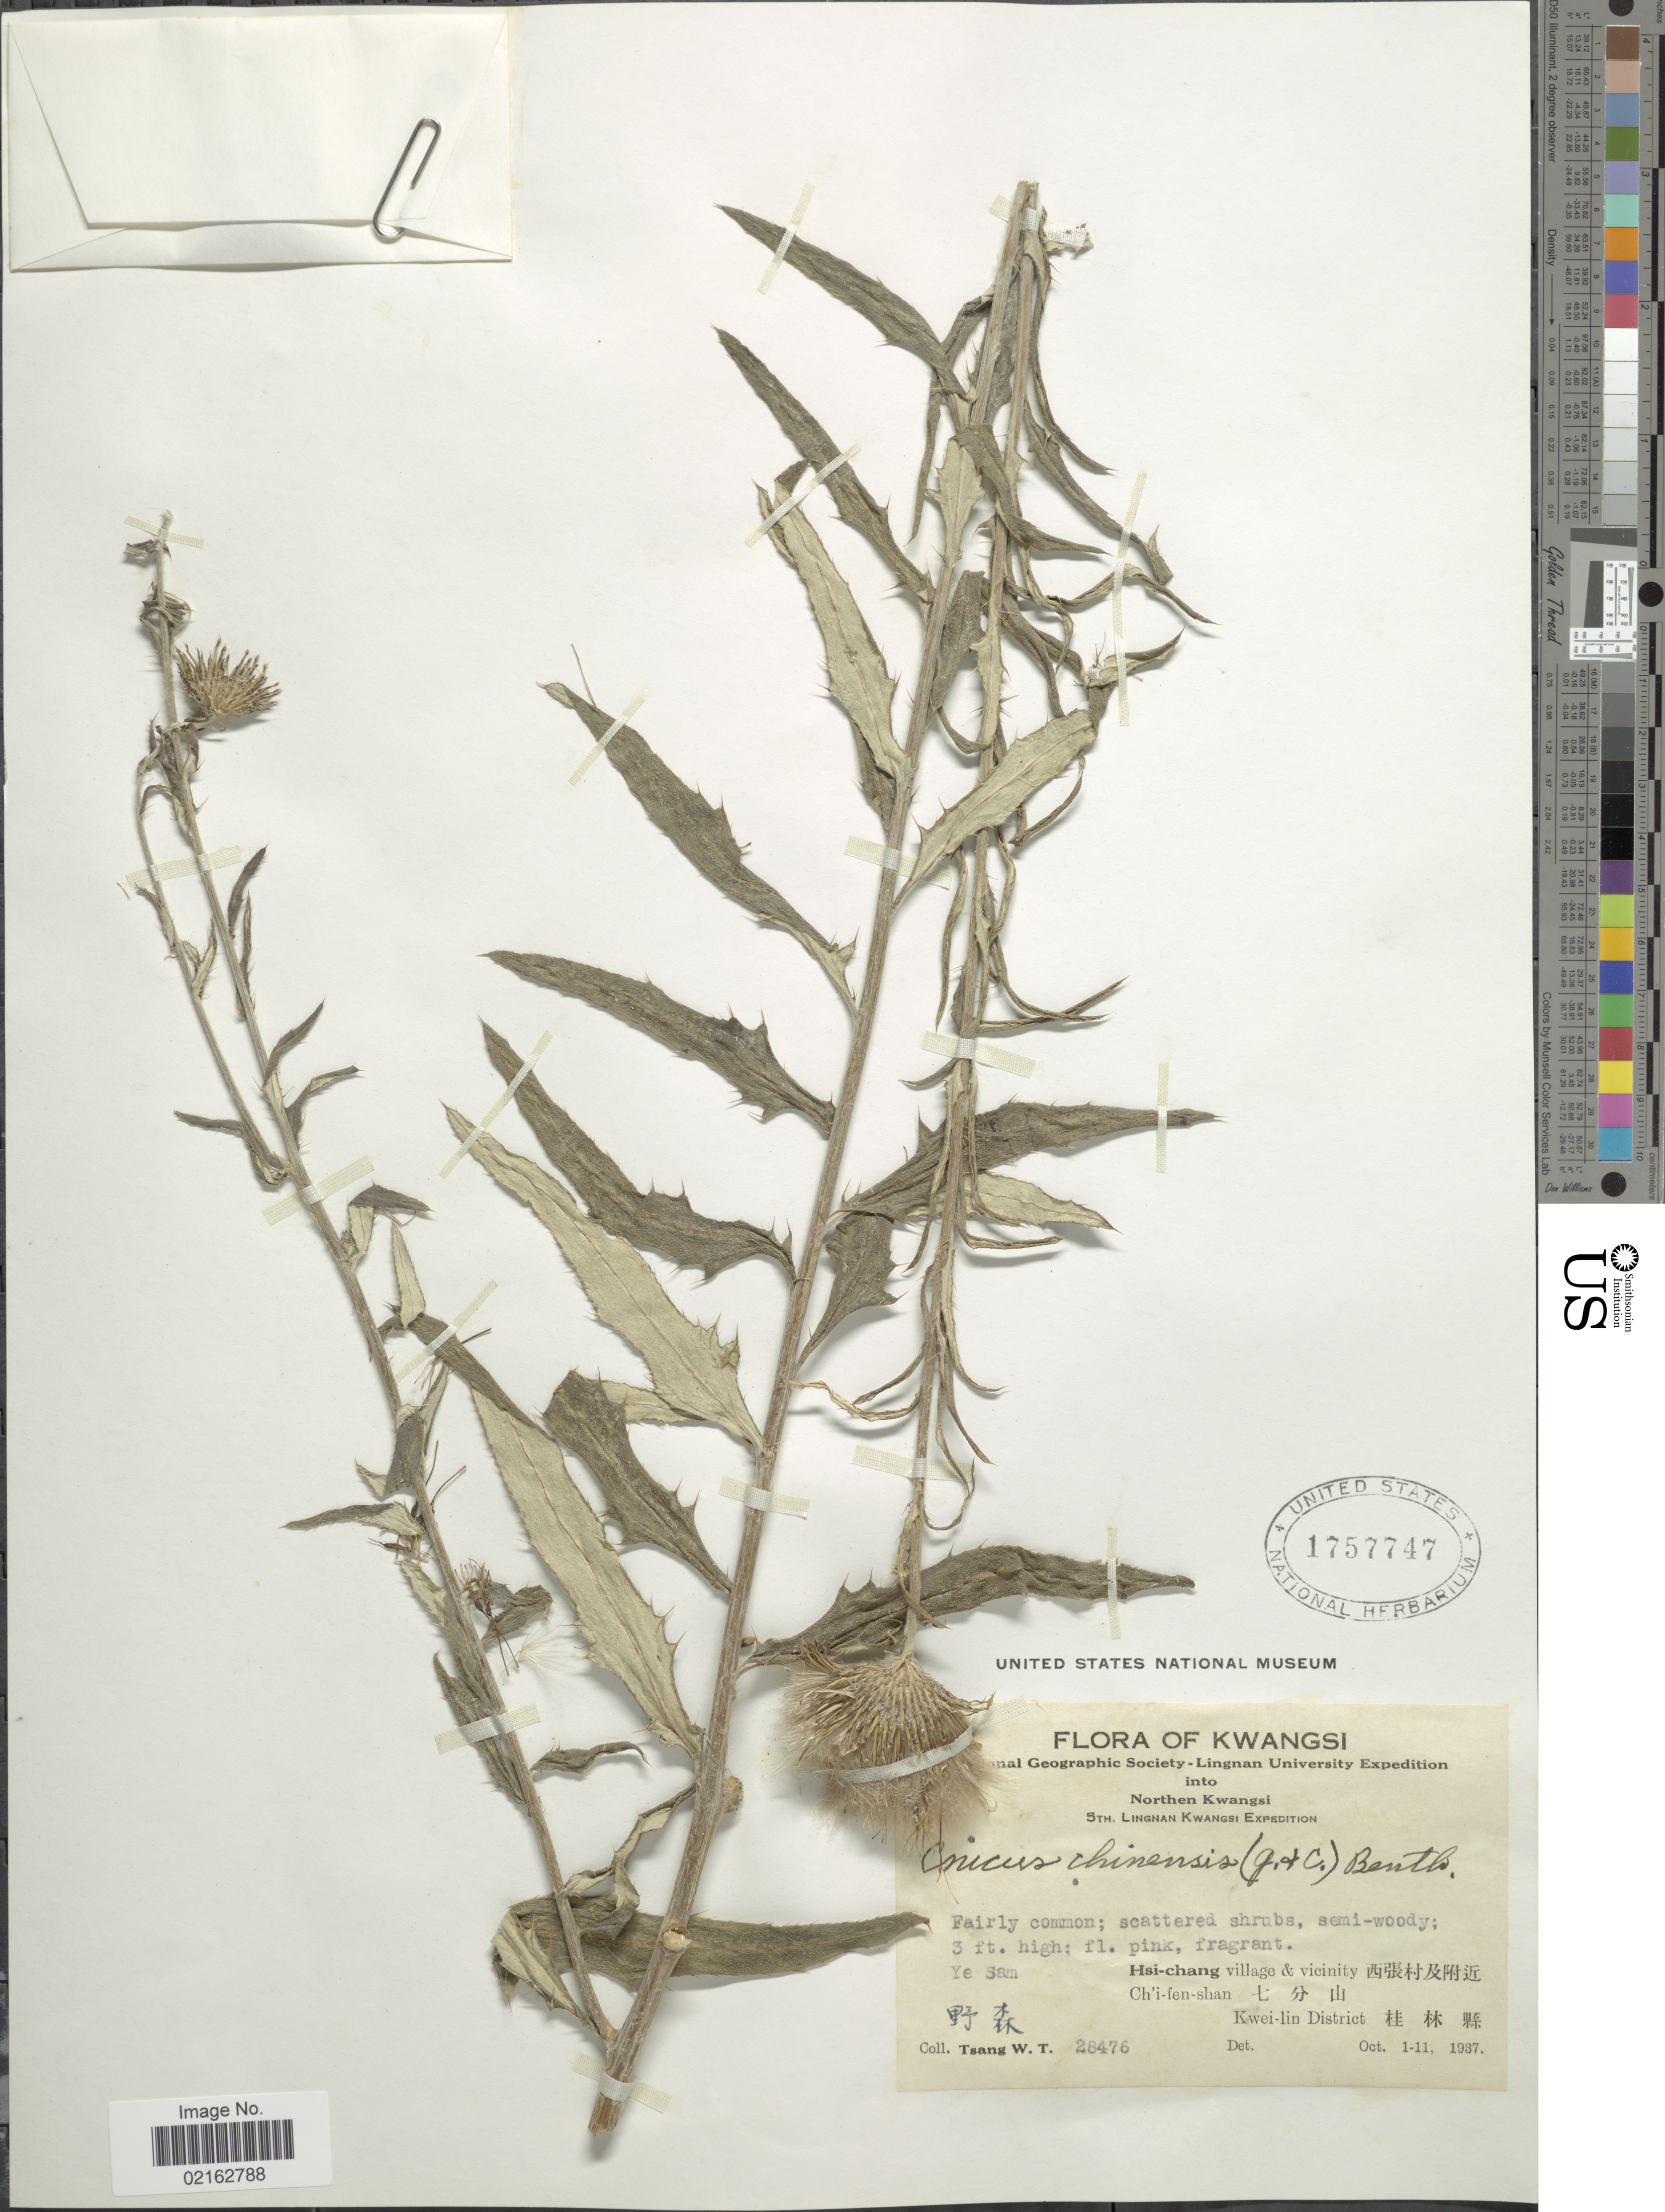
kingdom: Plantae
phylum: Tracheophyta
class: Magnoliopsida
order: Asterales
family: Asteraceae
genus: Cirsium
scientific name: Cirsium lineare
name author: (Thunb.) Sch. Bip.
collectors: W. T. Tsang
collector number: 28476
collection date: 1937-10-01/1937-10-11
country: China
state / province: Guangxi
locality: Kwangsi. Lingnan Kwangsi. Hsi-chang village & vicinity X. Ch'i-fen-shan X. Kwei-lin District X.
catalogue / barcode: US 1757747